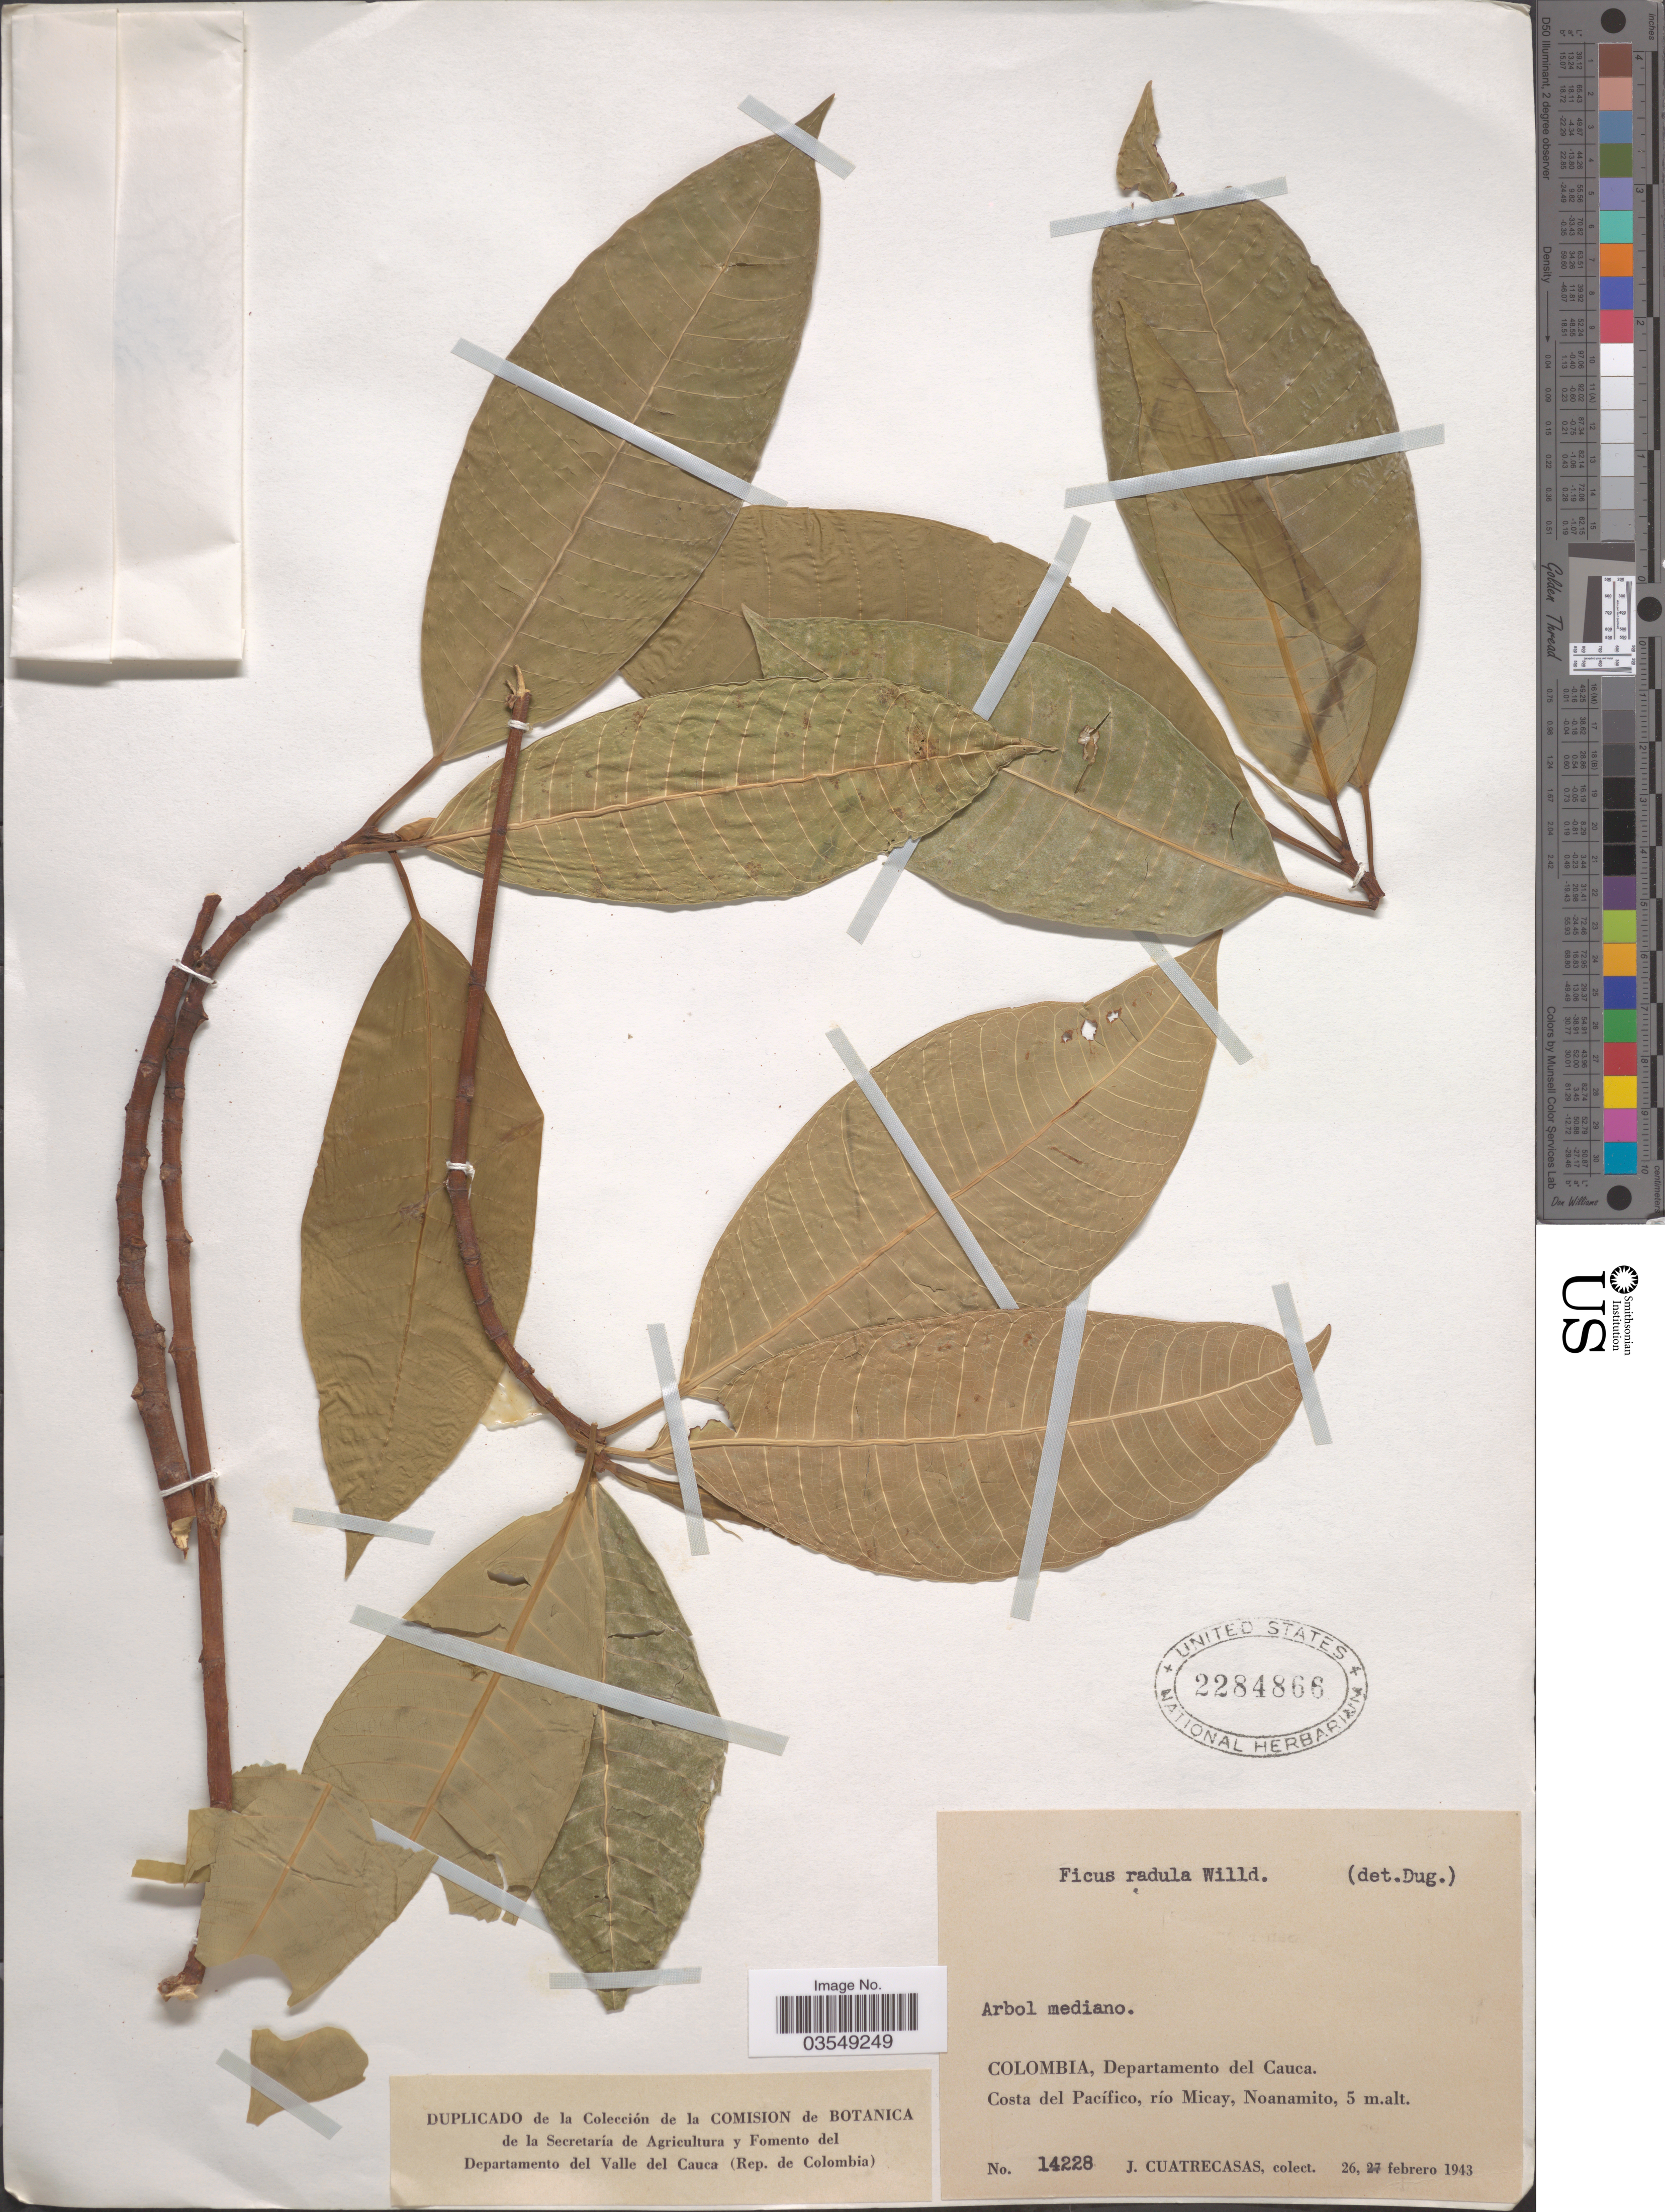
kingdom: Plantae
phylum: Tracheophyta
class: Magnoliopsida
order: Rosales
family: Moraceae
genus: Ficus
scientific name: Ficus radula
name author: Humb. & Bonpl. ex Willd.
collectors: J. Cuatrecasas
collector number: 14228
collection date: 1943-02-26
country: Colombia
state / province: Cauca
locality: Departamento del Cauca. Costa del Pacífico, río Micay, Noanamito.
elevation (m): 5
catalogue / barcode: US 2284866